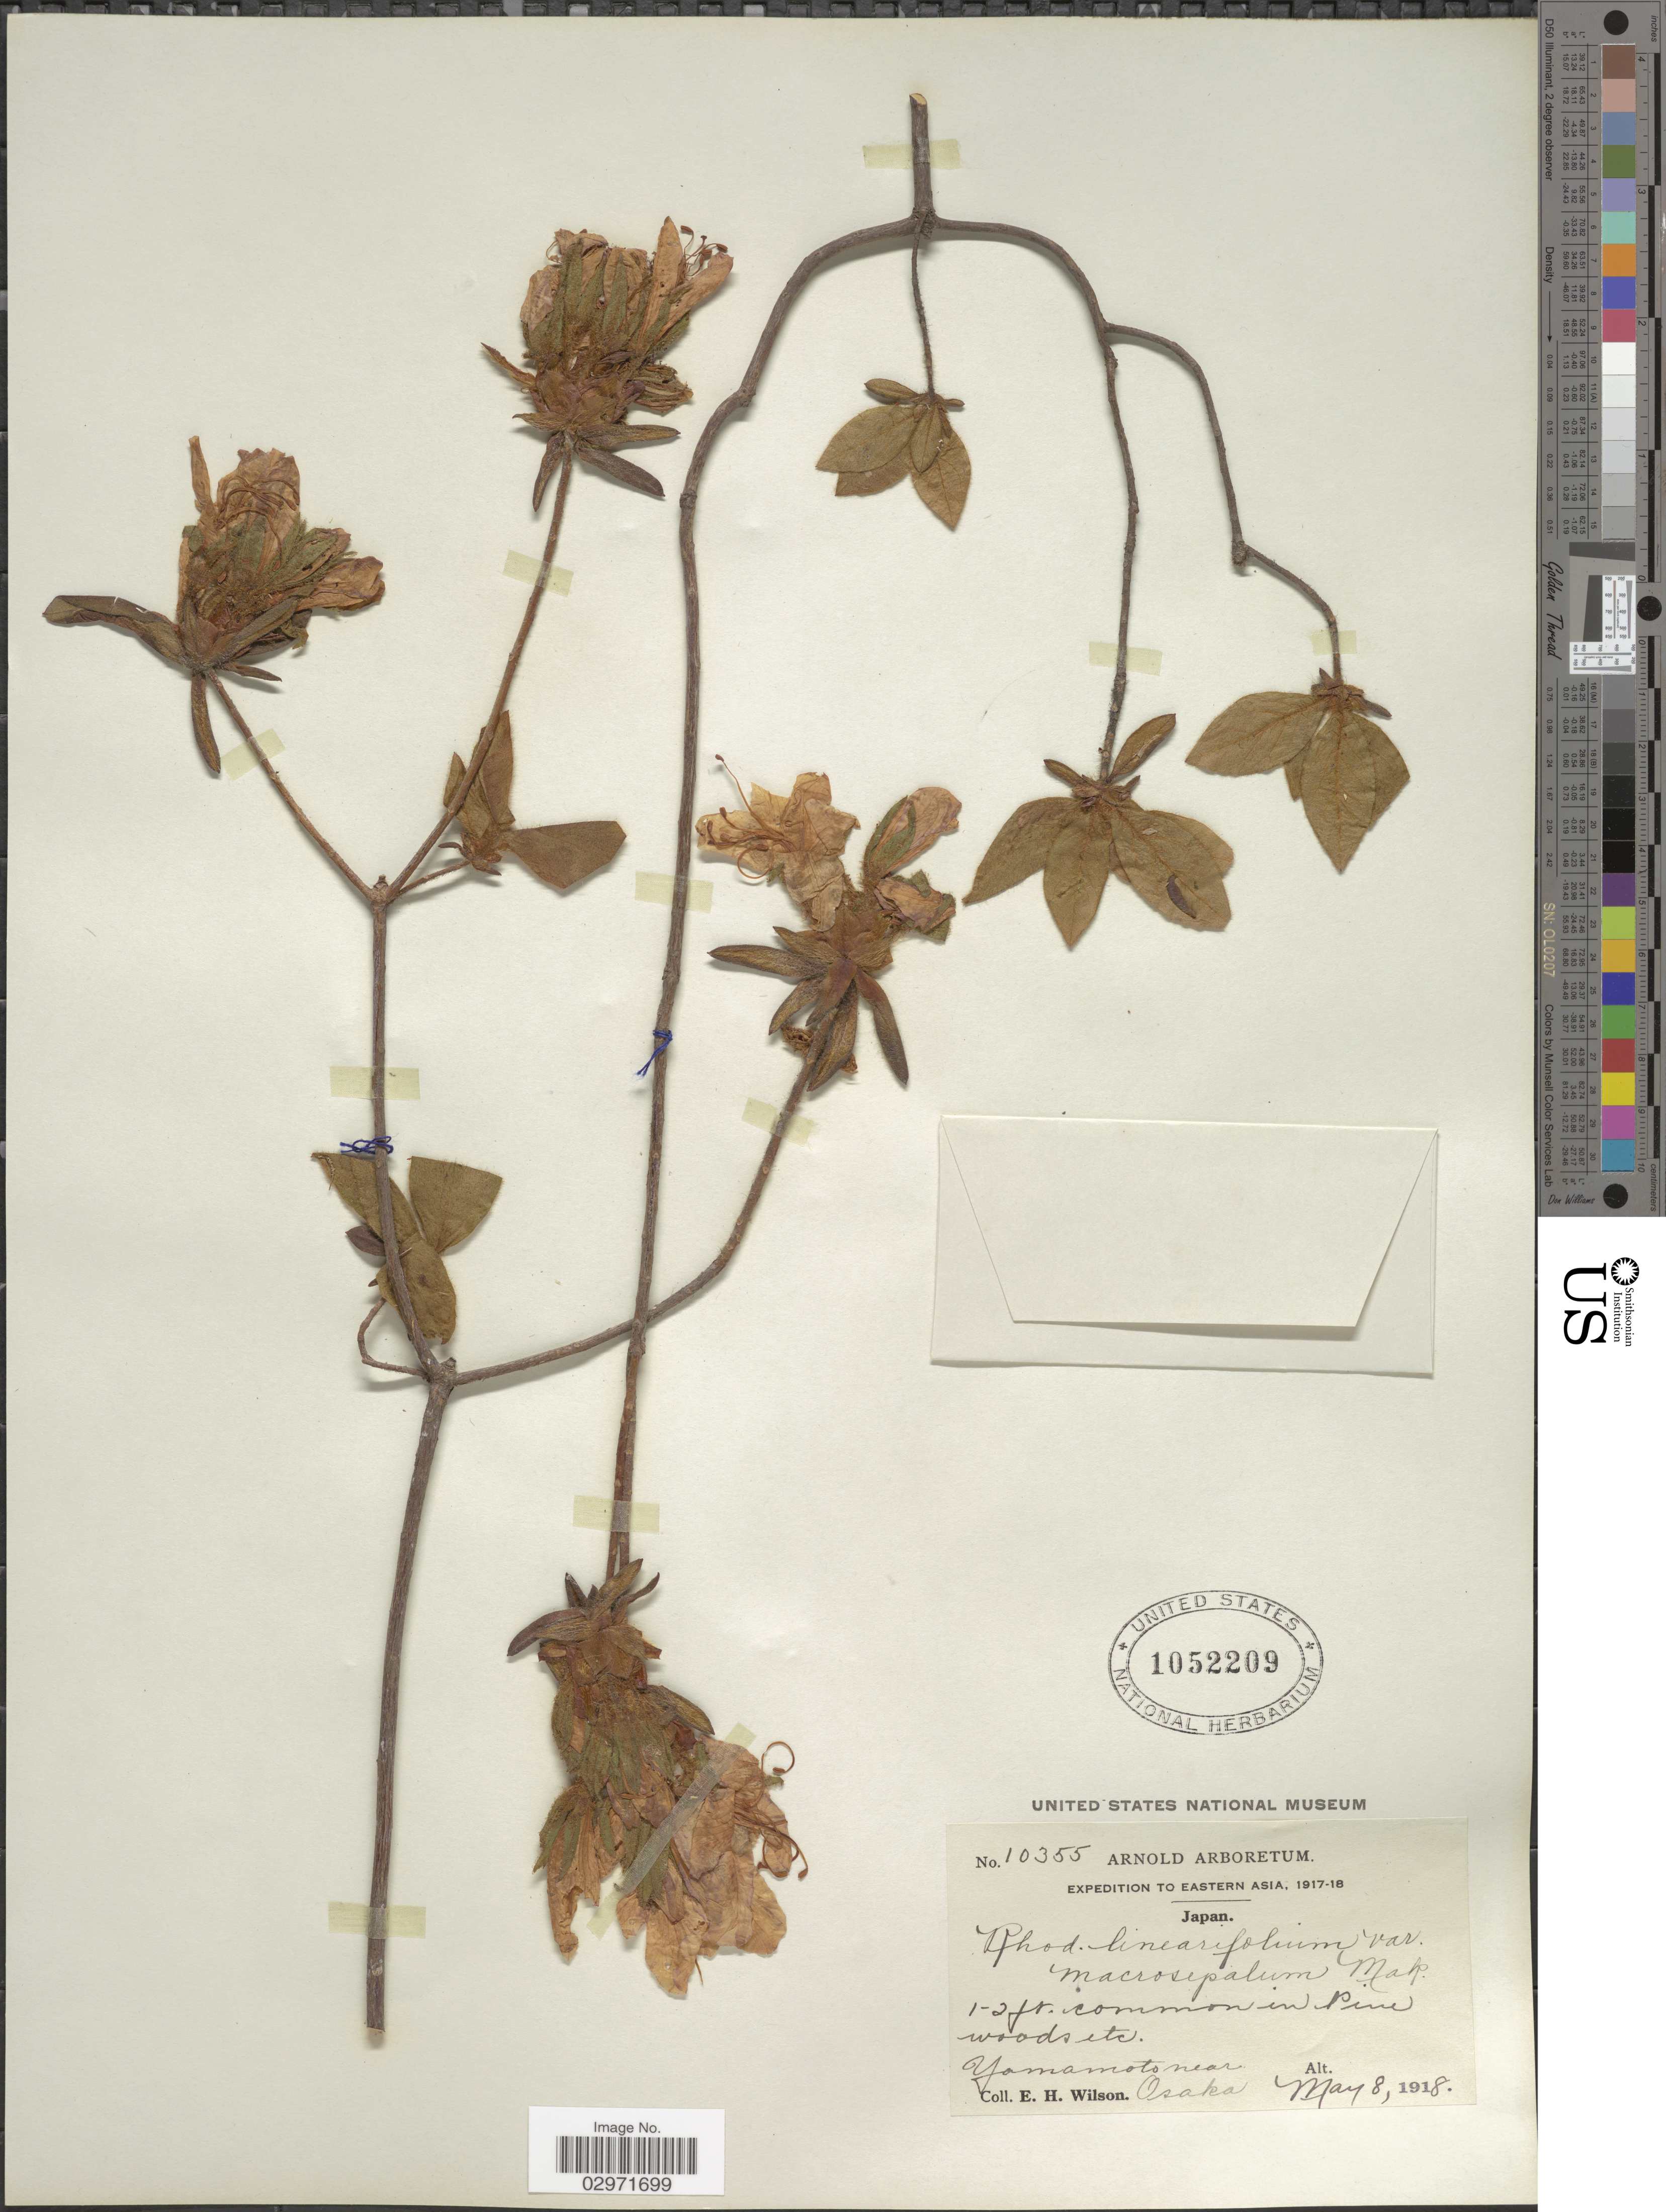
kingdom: Plantae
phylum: Tracheophyta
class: Magnoliopsida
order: Ericales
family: Ericaceae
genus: Rhododendron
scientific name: Rhododendron linearifolium var. macrosepalum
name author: (Maxim.) Makino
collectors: E. Wilson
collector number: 10355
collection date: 1918-05-08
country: Japan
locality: Eastern Asia. Yamamoto near Osaka.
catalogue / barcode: US 1052209